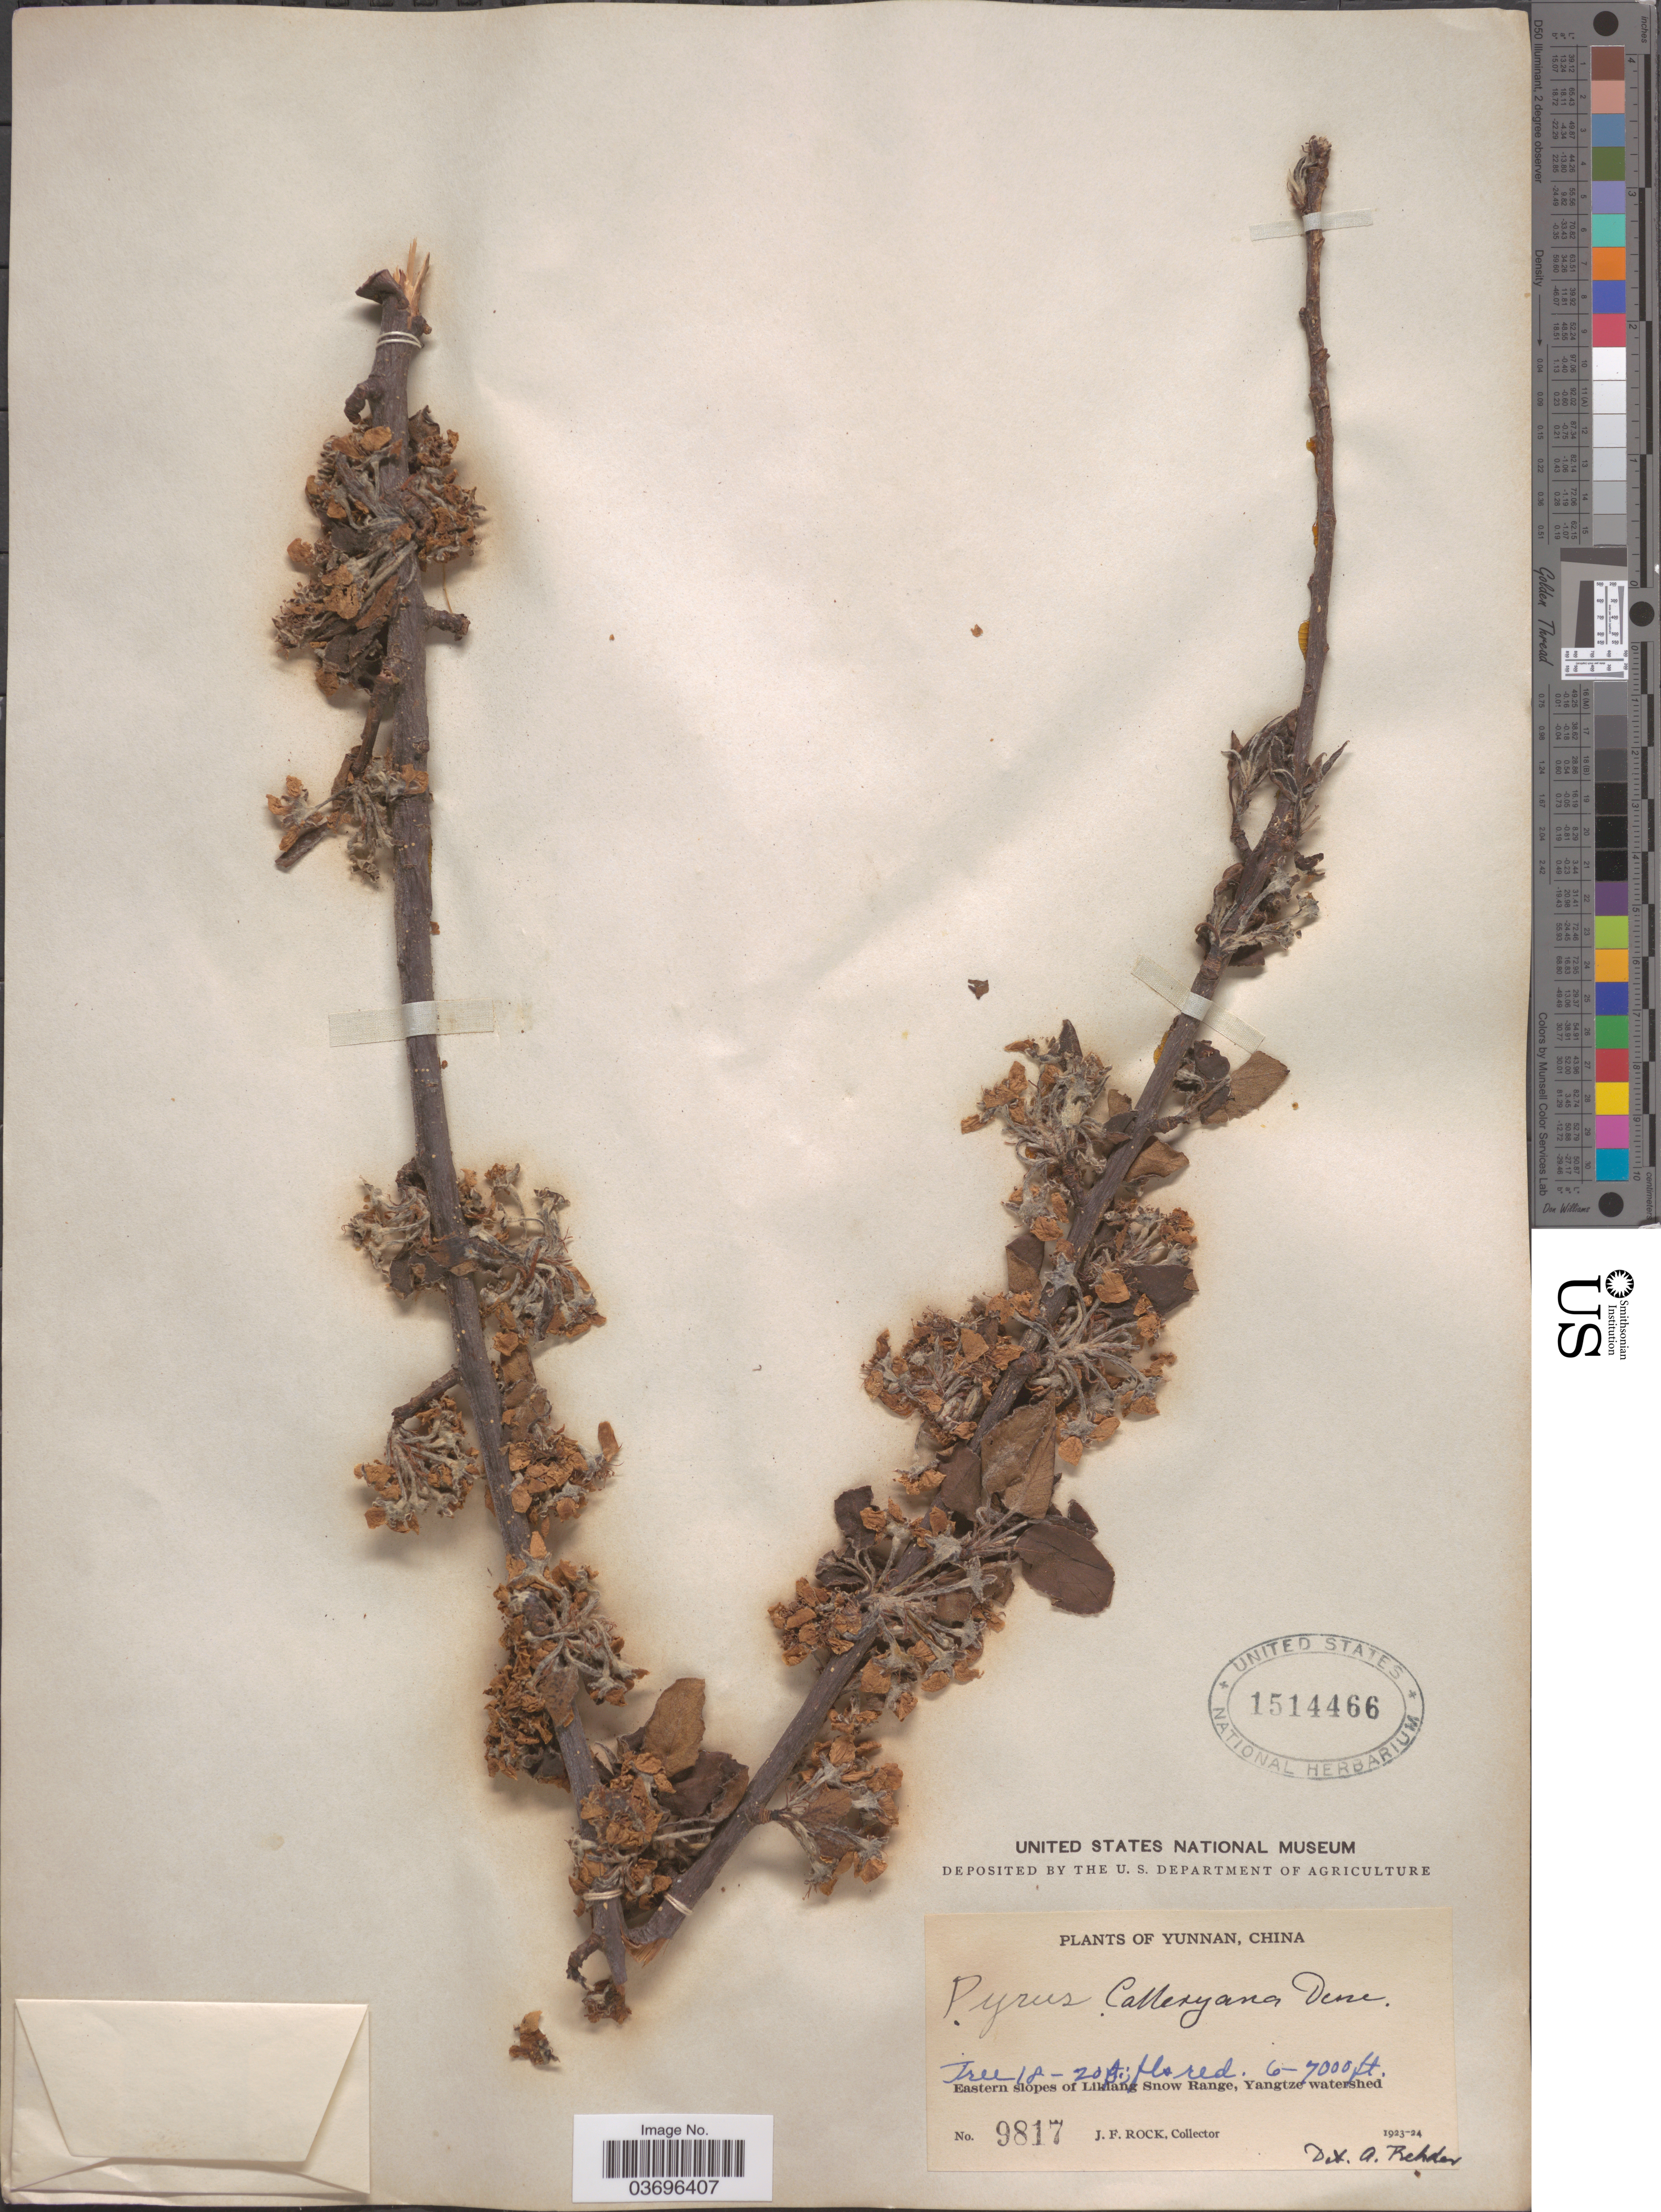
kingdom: Plantae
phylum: Tracheophyta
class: Magnoliopsida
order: Rosales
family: Rosaceae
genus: Pyrus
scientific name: Pyrus calleryana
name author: Decne.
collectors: J. Rock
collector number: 9817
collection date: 1923/1924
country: China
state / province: Yunnan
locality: Eastern slopes of Likiang Snow Range, Yangtze watershed.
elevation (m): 1829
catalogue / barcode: US 1514466